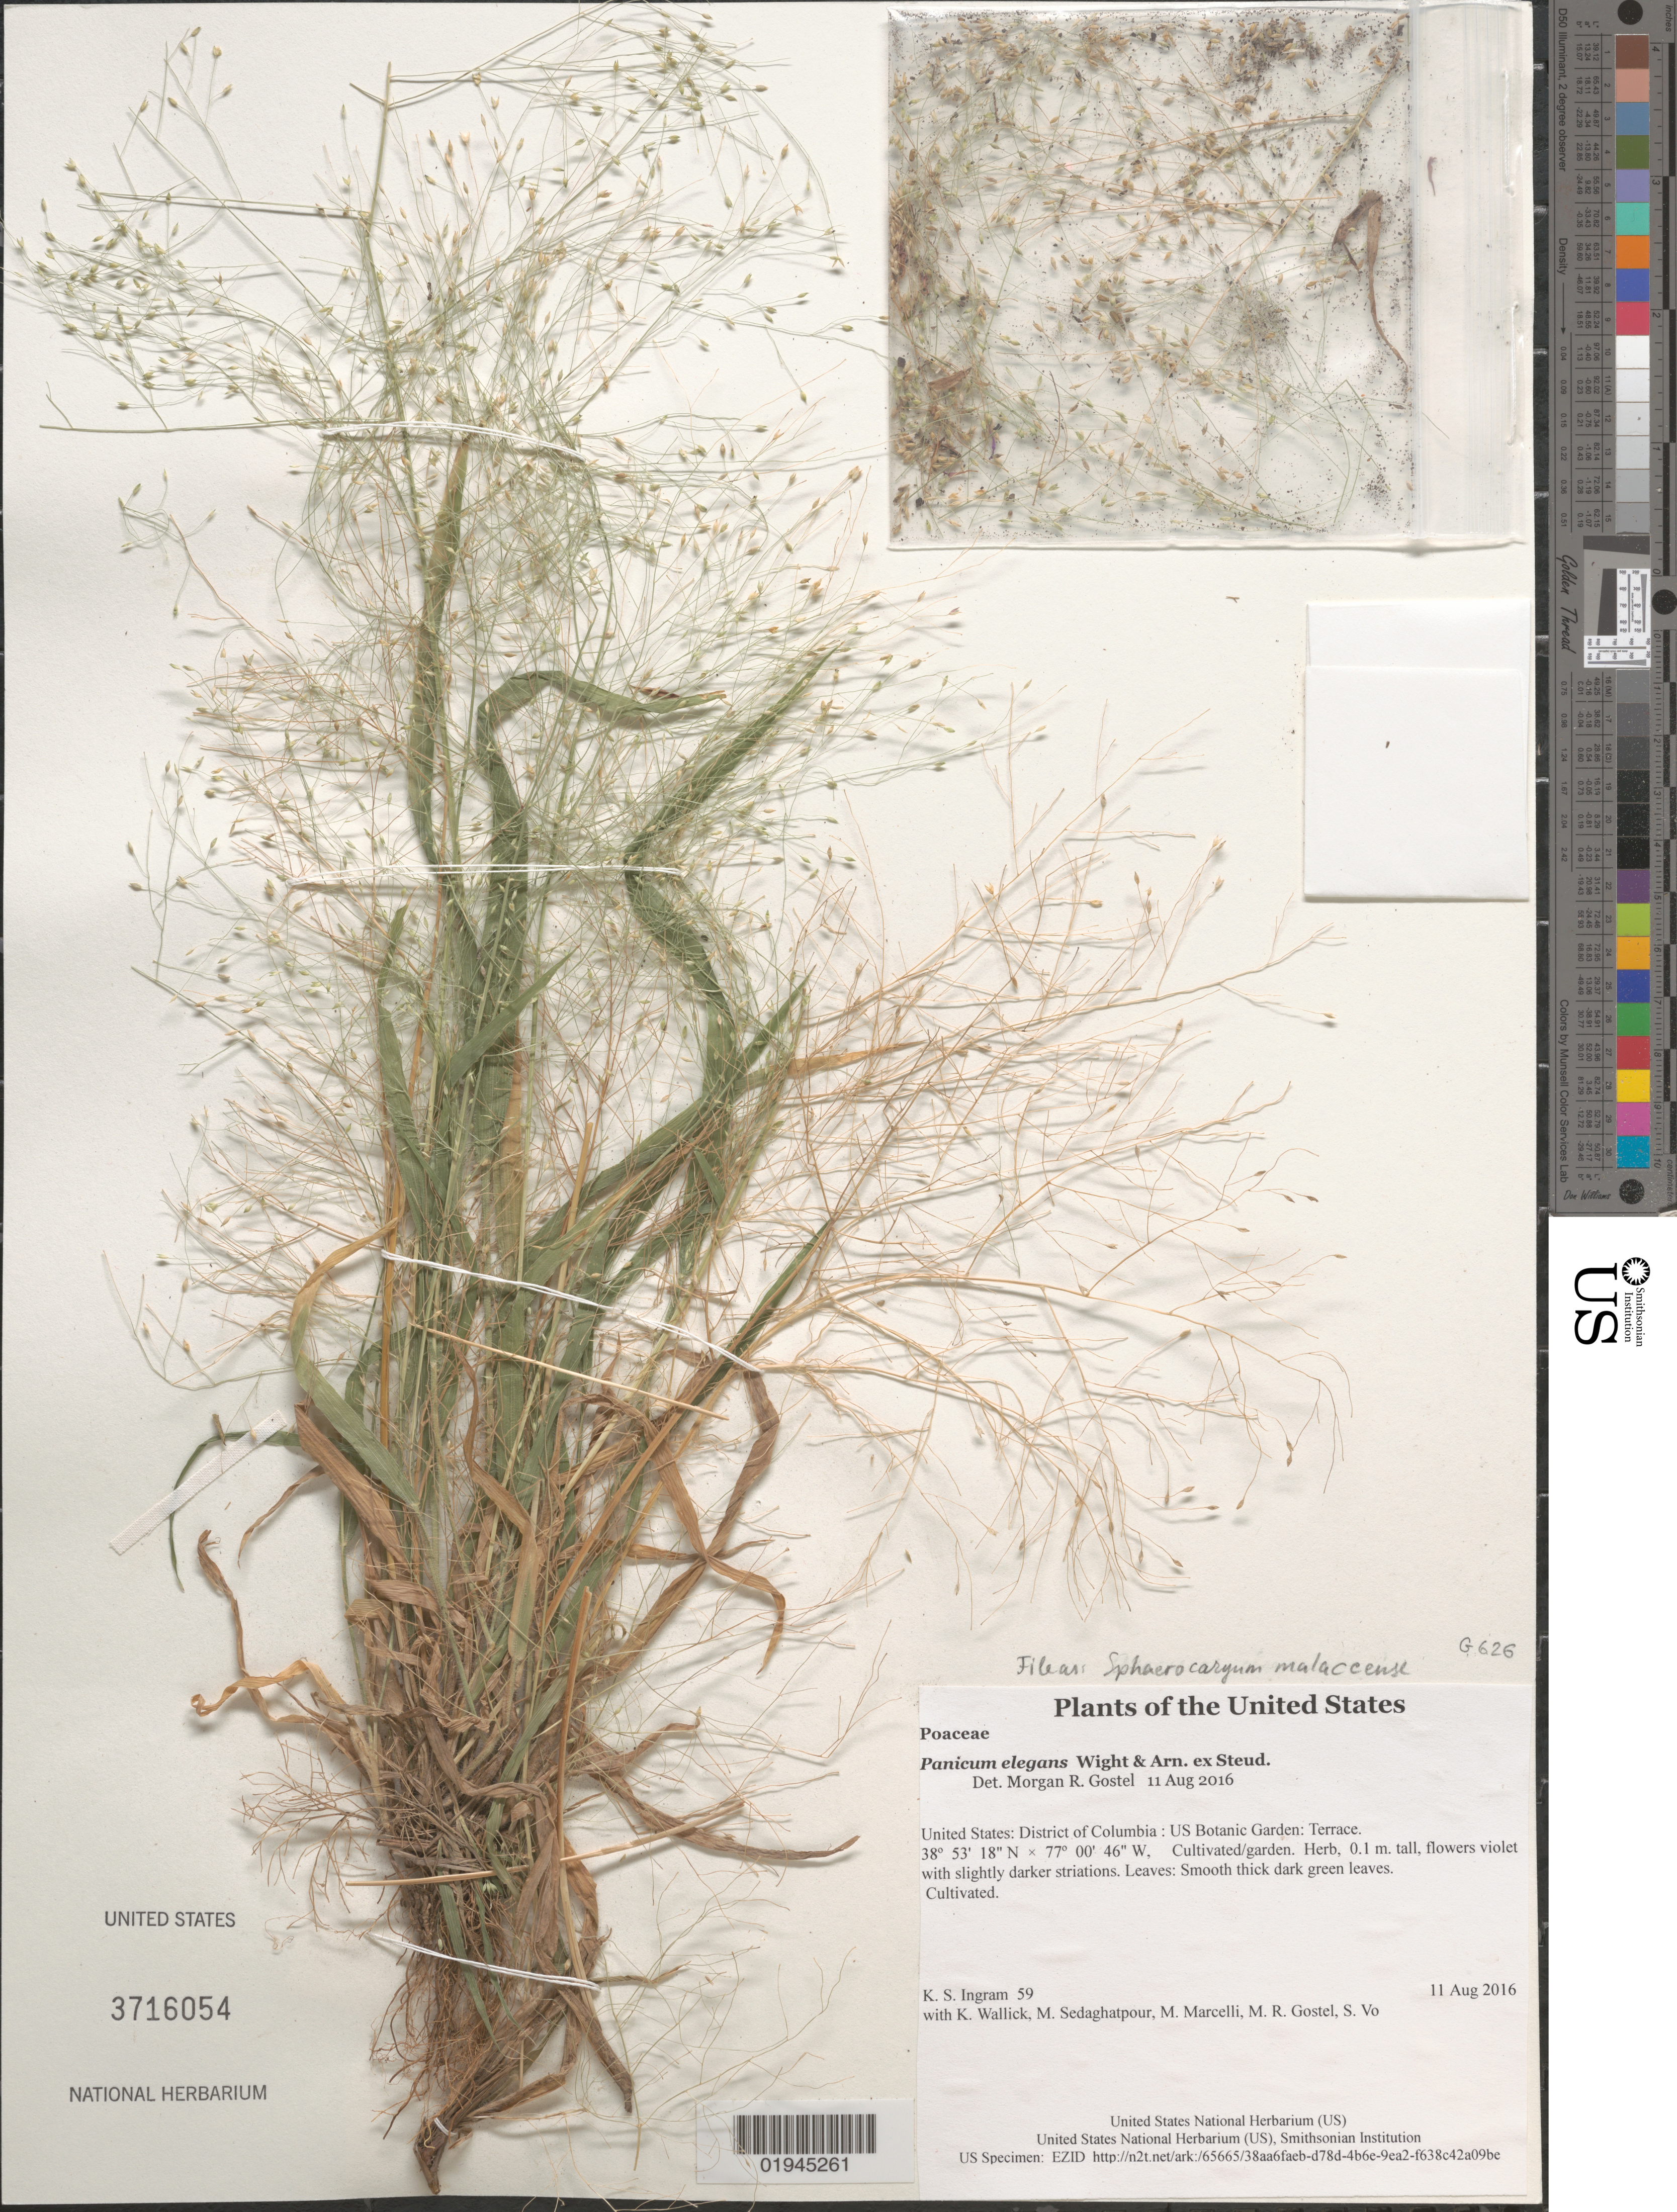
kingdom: Plantae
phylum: Tracheophyta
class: Liliopsida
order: Poales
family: Poaceae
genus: Sphaerocaryum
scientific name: Sphaerocaryum malaccense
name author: (Trin.) Pilg.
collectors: K. S. Ingram, K. Wallick, M. Sedaghatpour, M. Marcelli, M. R. Gostel & S. Vo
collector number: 59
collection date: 2016-08-11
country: United States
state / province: District of Columbia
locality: US Botanic Garden: Terrace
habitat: Cultivated/garden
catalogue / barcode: US 3716054